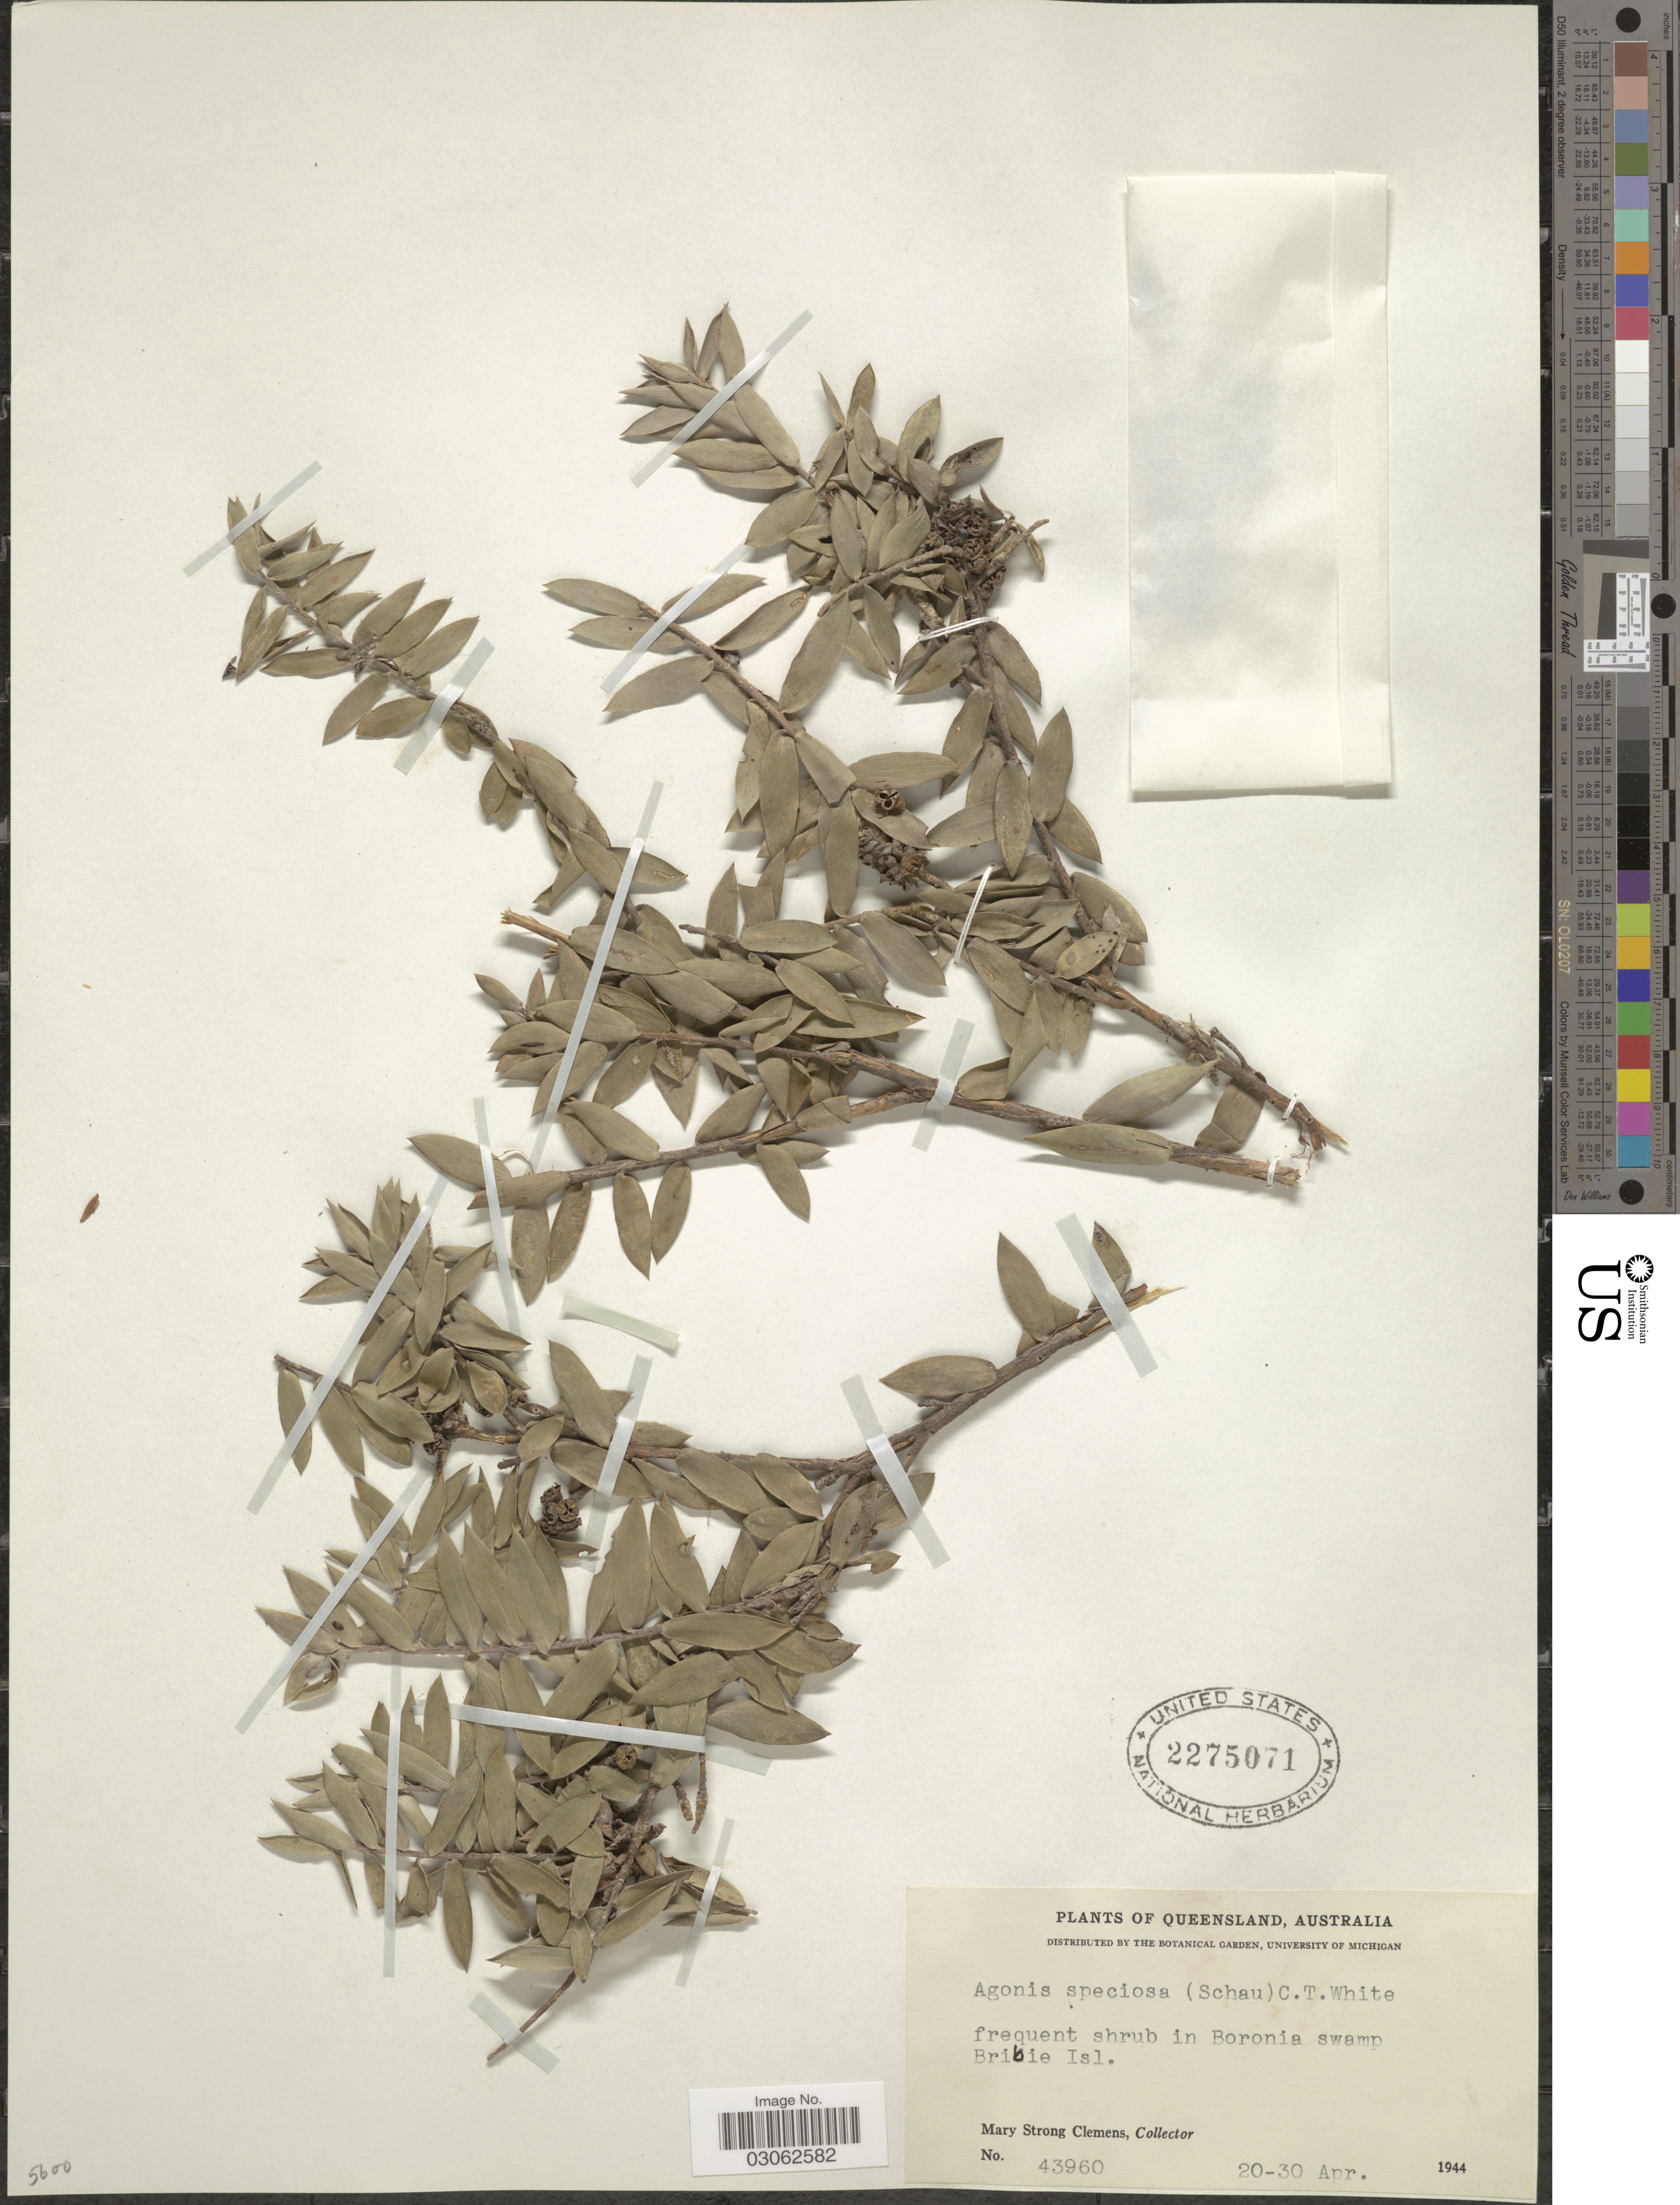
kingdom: Plantae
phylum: Tracheophyta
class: Magnoliopsida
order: Myrtales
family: Myrtaceae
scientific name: Aggreflorum speciosum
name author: (Schauer) P.G. Wilson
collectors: M. S. Clemens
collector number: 43960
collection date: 1944-04-20/1944-04-30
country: Australia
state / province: Queensland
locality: In Boronia swamp Bribie Isl.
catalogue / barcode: US 2275071